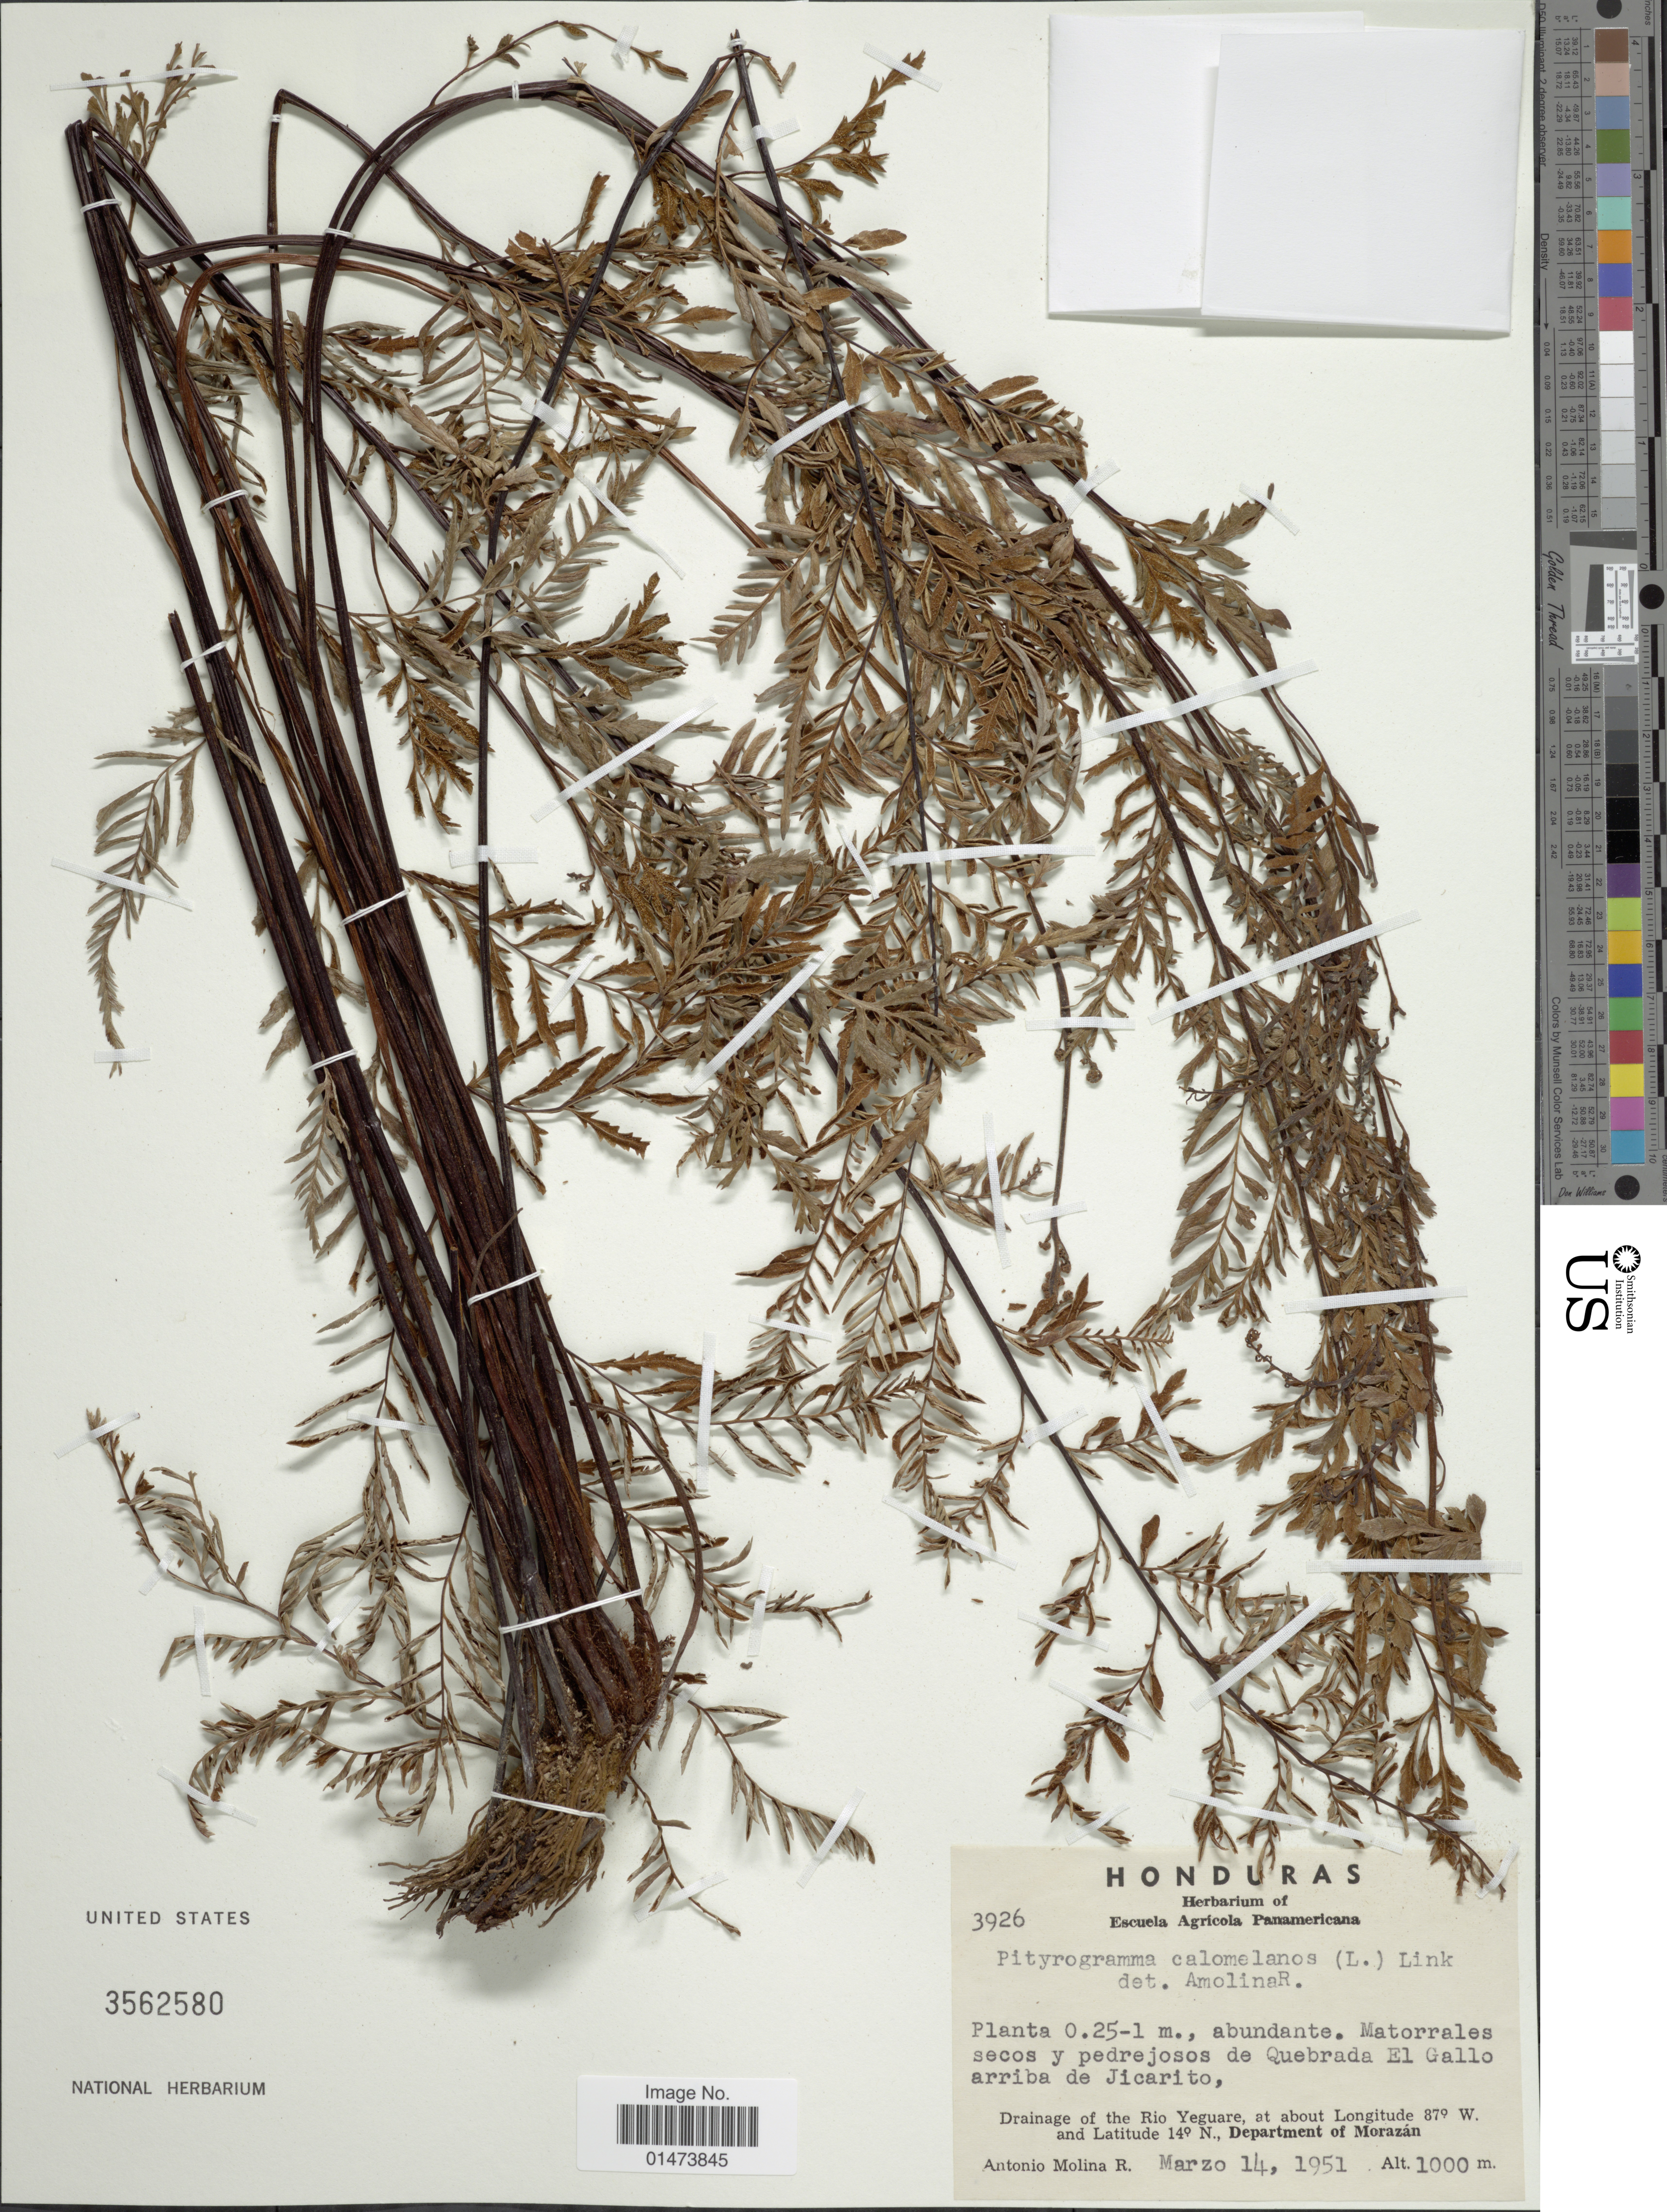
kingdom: Plantae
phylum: Tracheophyta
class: Polypodiopsida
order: Polypodiales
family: Pteridaceae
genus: Pityrogramma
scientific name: Pityrogramma calomelanos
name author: (L.) Link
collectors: A. Molina R.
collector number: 3926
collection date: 1951-03-14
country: Guatemala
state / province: Escuintla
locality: Matorrales secos y pedrejosos de Quebrada el Gallo arriba de Jicarito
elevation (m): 1000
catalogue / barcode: US 3562580